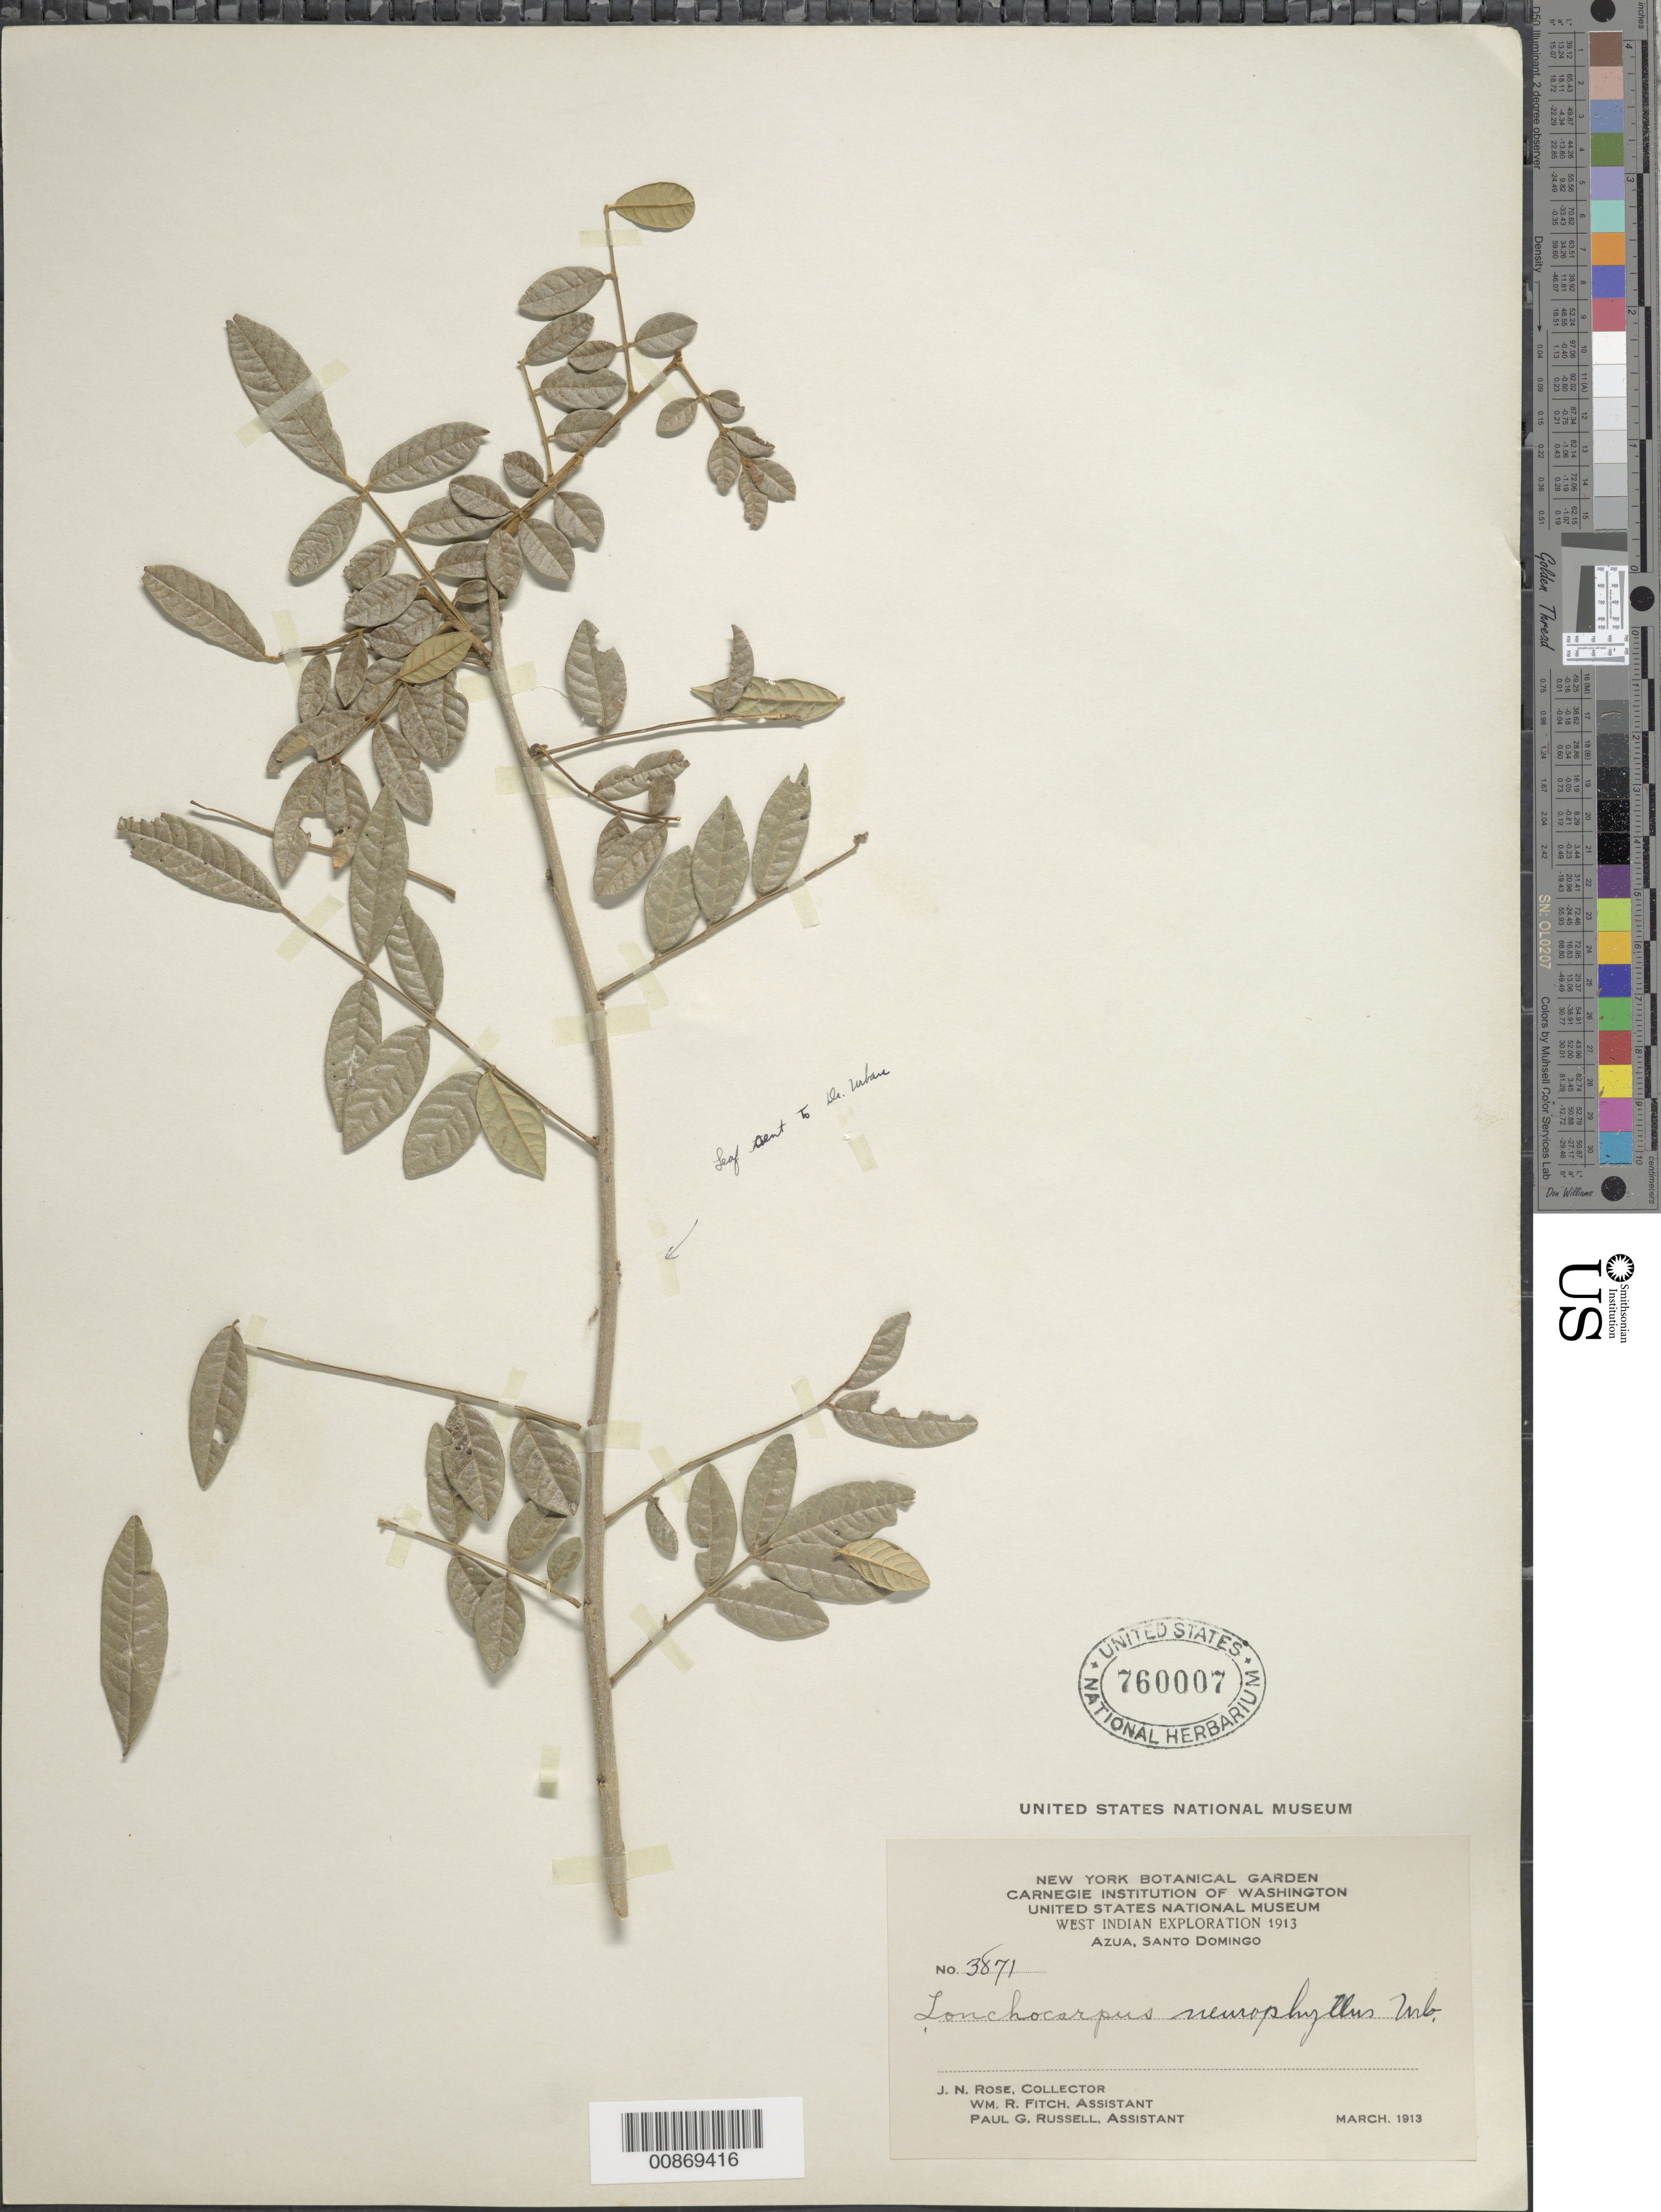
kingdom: Plantae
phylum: Tracheophyta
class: Magnoliopsida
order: Fabales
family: Fabaceae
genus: Lonchocarpus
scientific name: Lonchocarpus neurophyllus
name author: Urb.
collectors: J. N. Rose, W. R. Fitch & P. G. Russell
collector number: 3871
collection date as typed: Mar 1913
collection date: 1913-03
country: Dominican Republic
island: Hispaniola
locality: Azua, Santo Domingo.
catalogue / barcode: US 760007